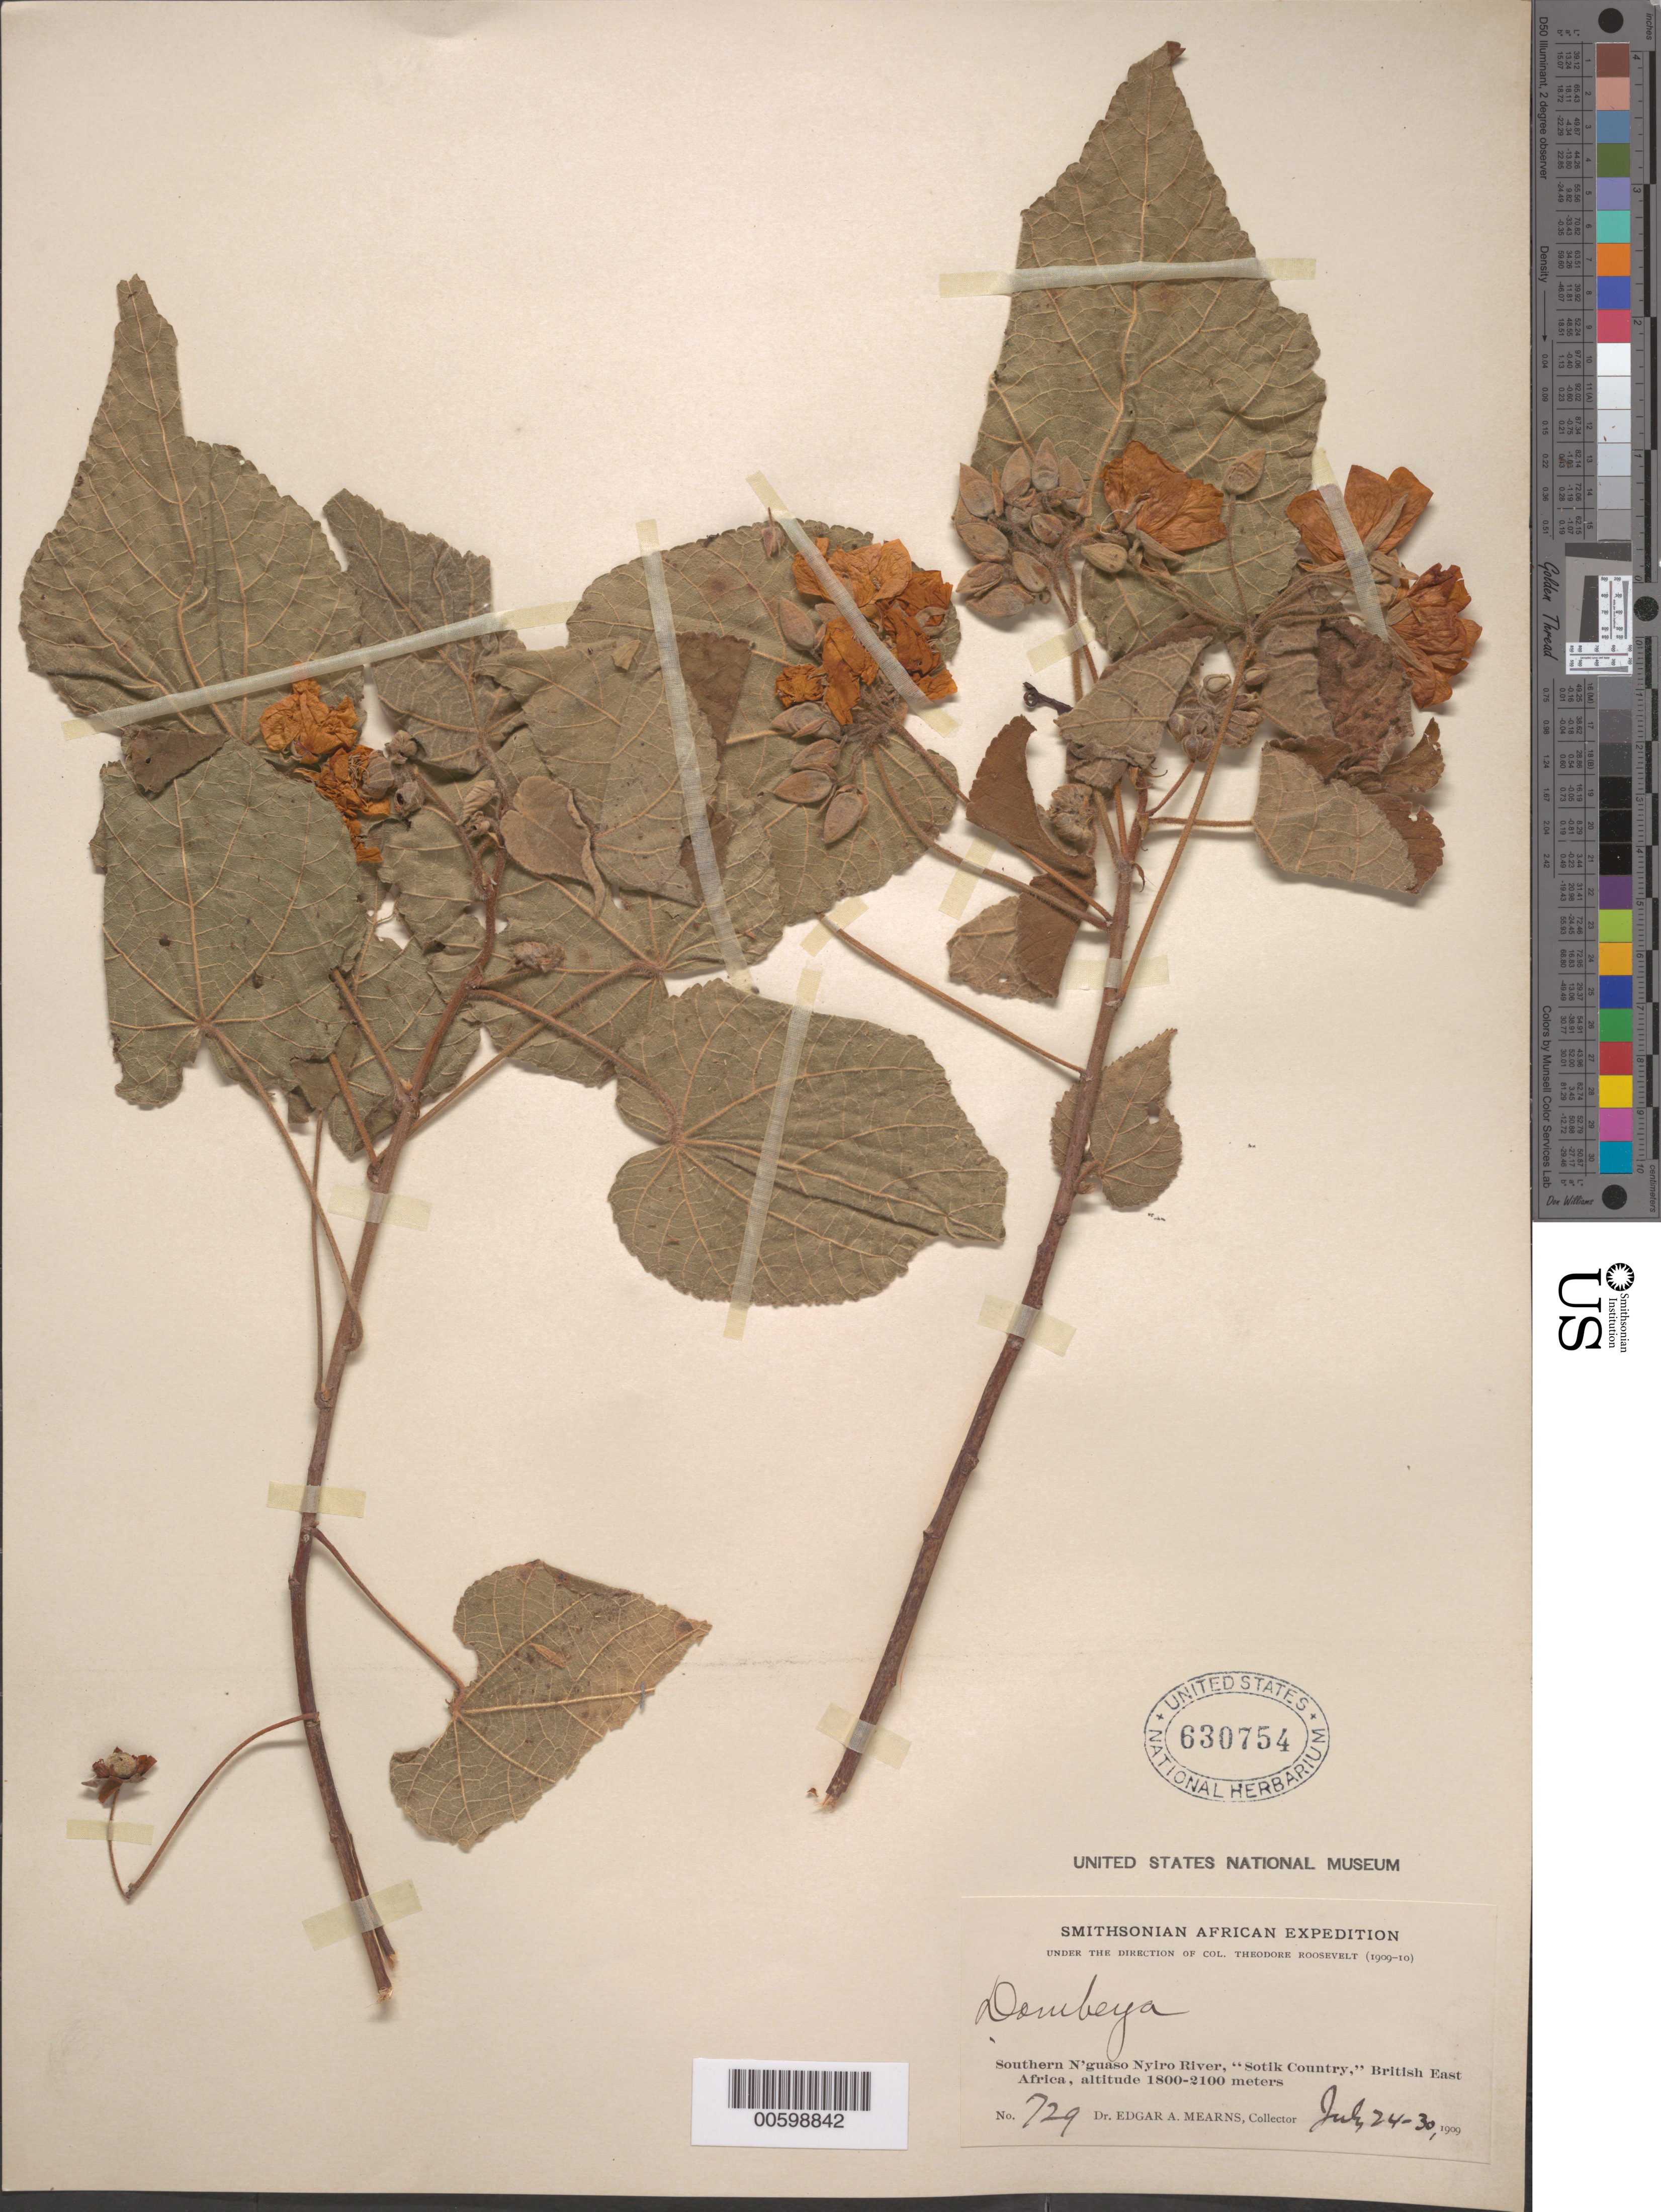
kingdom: Plantae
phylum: Tracheophyta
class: Magnoliopsida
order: Malvales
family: Malvaceae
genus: Dombeya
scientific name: Dombeya burgessiae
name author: Gerrard ex Harv.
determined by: Jourdain-Fievet, L.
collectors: E. A. Mearns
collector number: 729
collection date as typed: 24 Jul 1909 to 30 Jul 1909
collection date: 1909-07-24/1909-07-30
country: Kenya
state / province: Bomet / Narok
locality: Southern N'guaso Nyiro River, " Sotik Country"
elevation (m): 1800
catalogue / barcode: US 630754